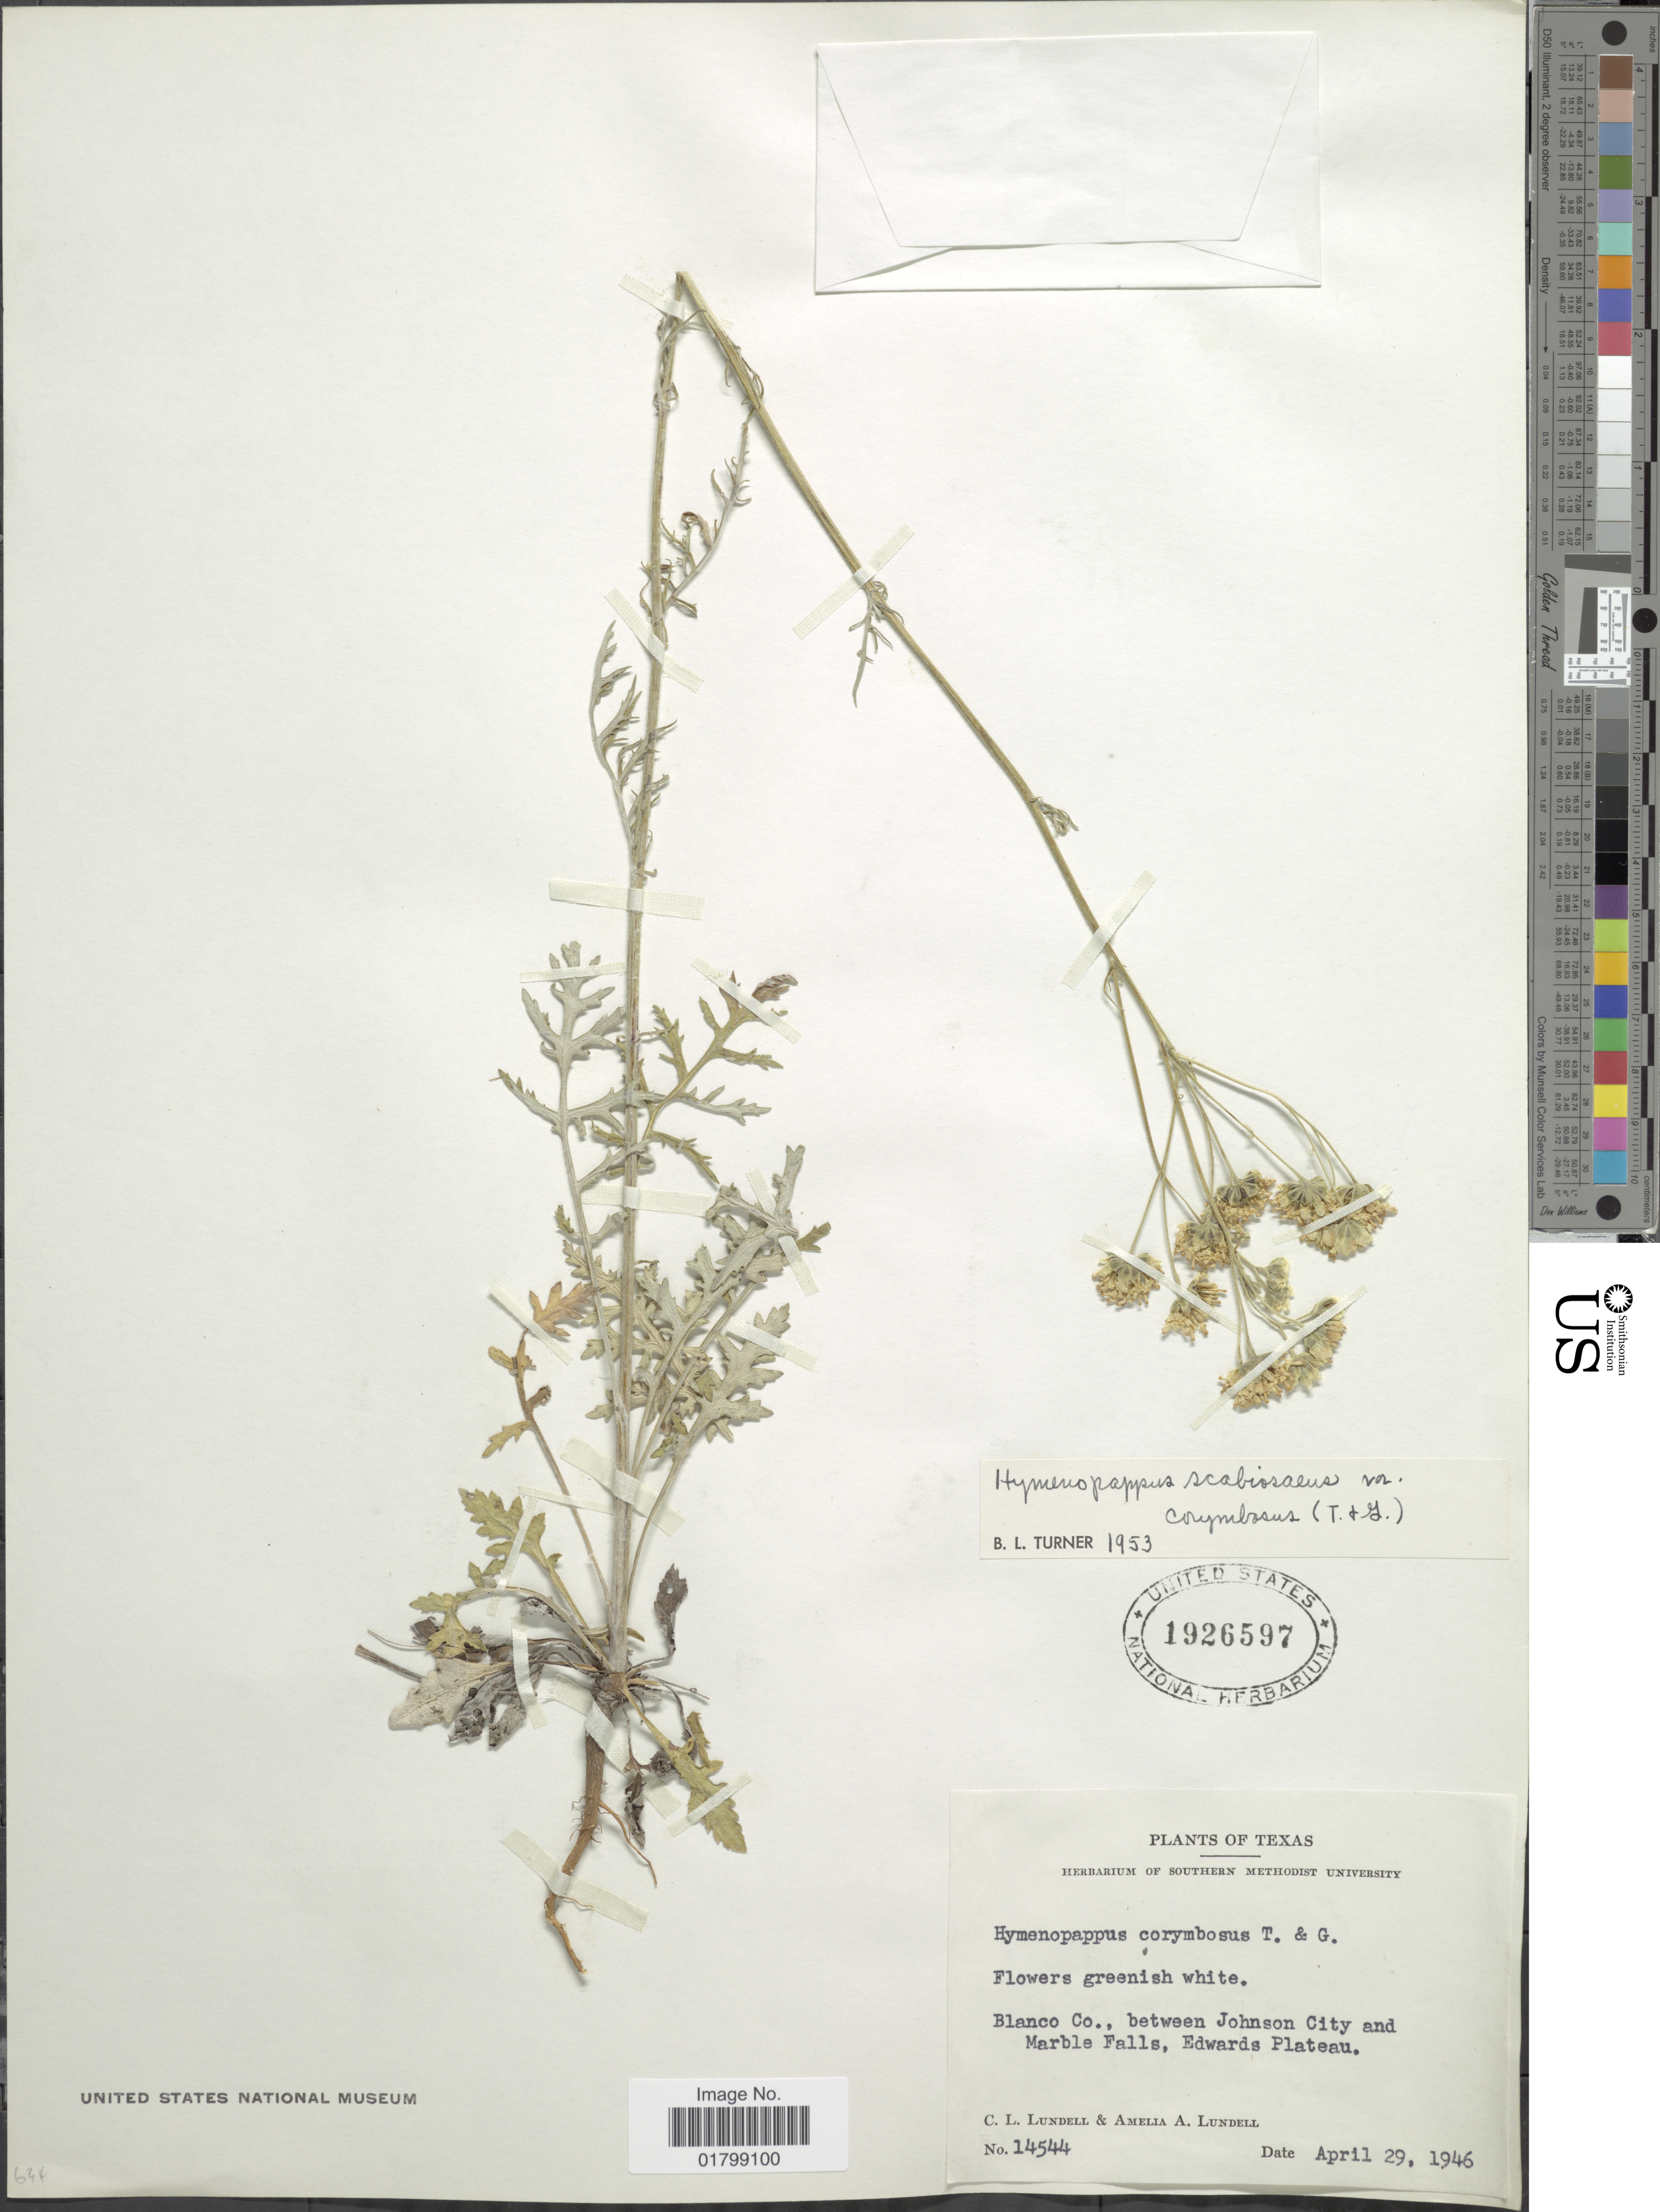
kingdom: Plantae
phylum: Tracheophyta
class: Magnoliopsida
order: Asterales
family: Asteraceae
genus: Hymenopappus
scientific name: Hymenopappus scabiosaeus var. corymbosus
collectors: C. L. Lundell & A. A. Lundell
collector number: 14544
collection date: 1946-04-29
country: United States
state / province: Texas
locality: Blanco Co. between Johnson City and Marble Falls, Edwards Plateau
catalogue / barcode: US 1926597